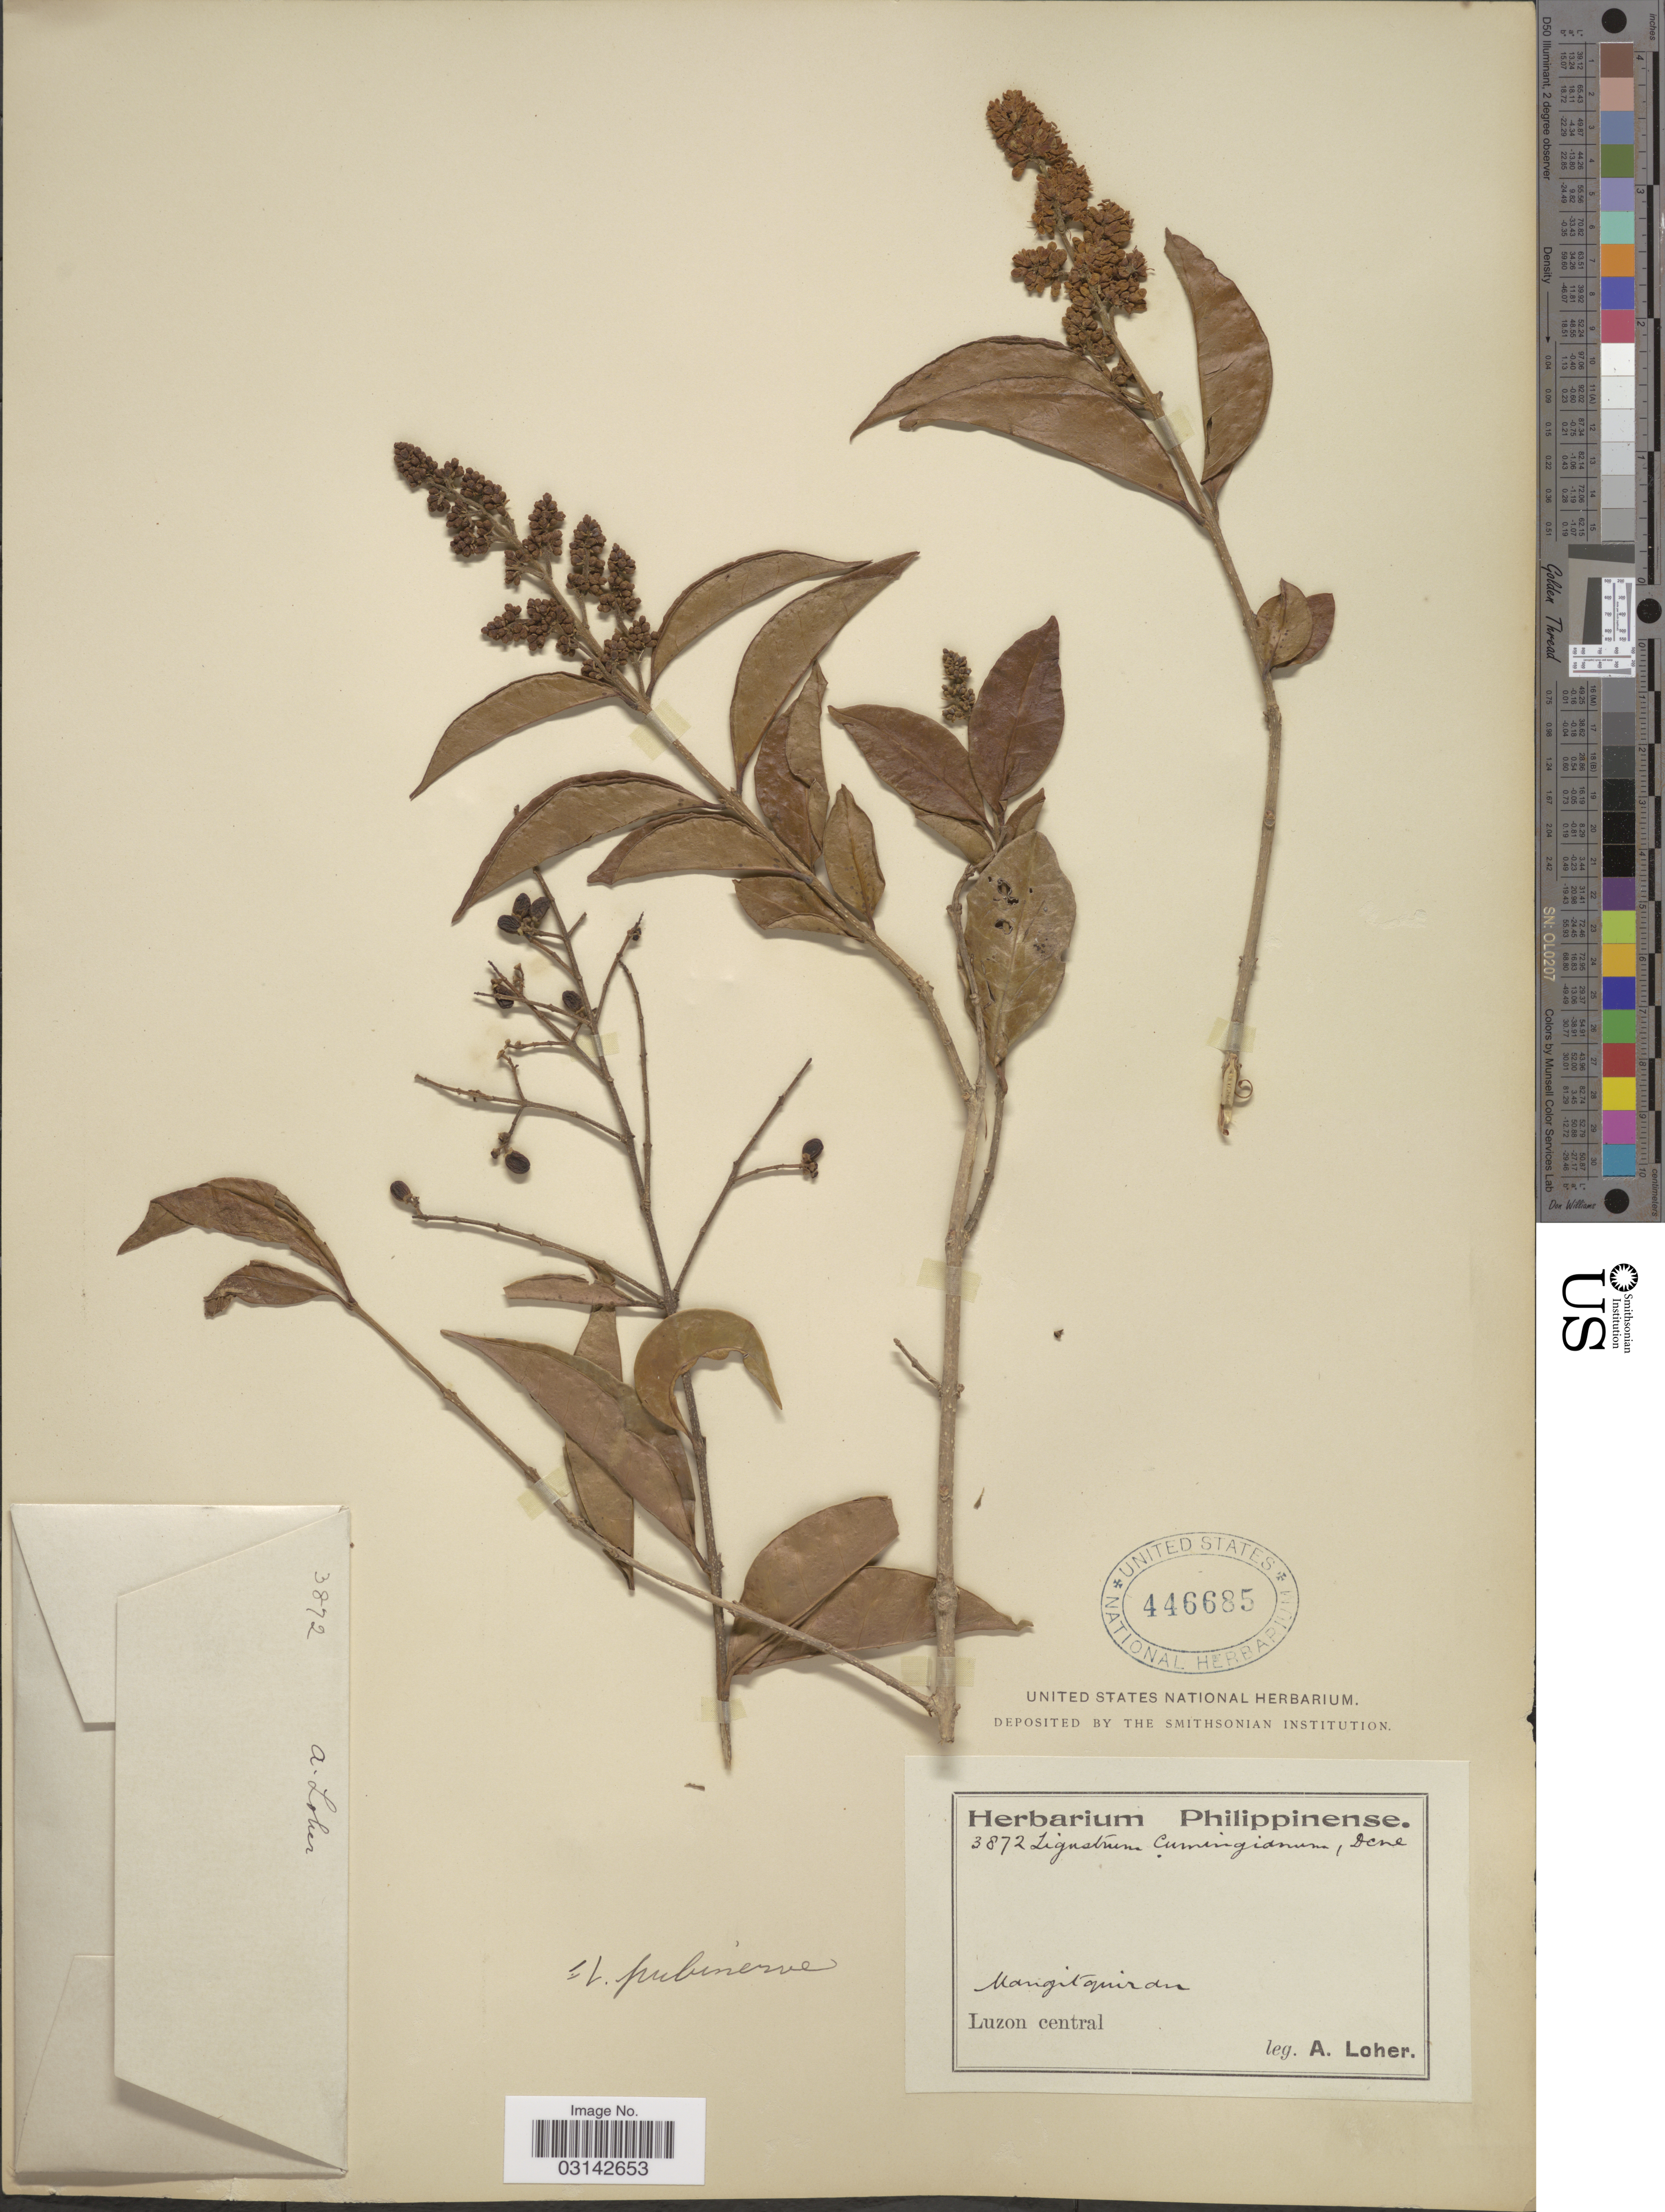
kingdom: Plantae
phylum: Tracheophyta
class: Magnoliopsida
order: Lamiales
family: Oleaceae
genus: Ligustrum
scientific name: Ligustrum sp.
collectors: A. Loher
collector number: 3872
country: Philippines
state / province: Central Luzon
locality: Mangitguiran, Luzon central.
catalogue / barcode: US 446685